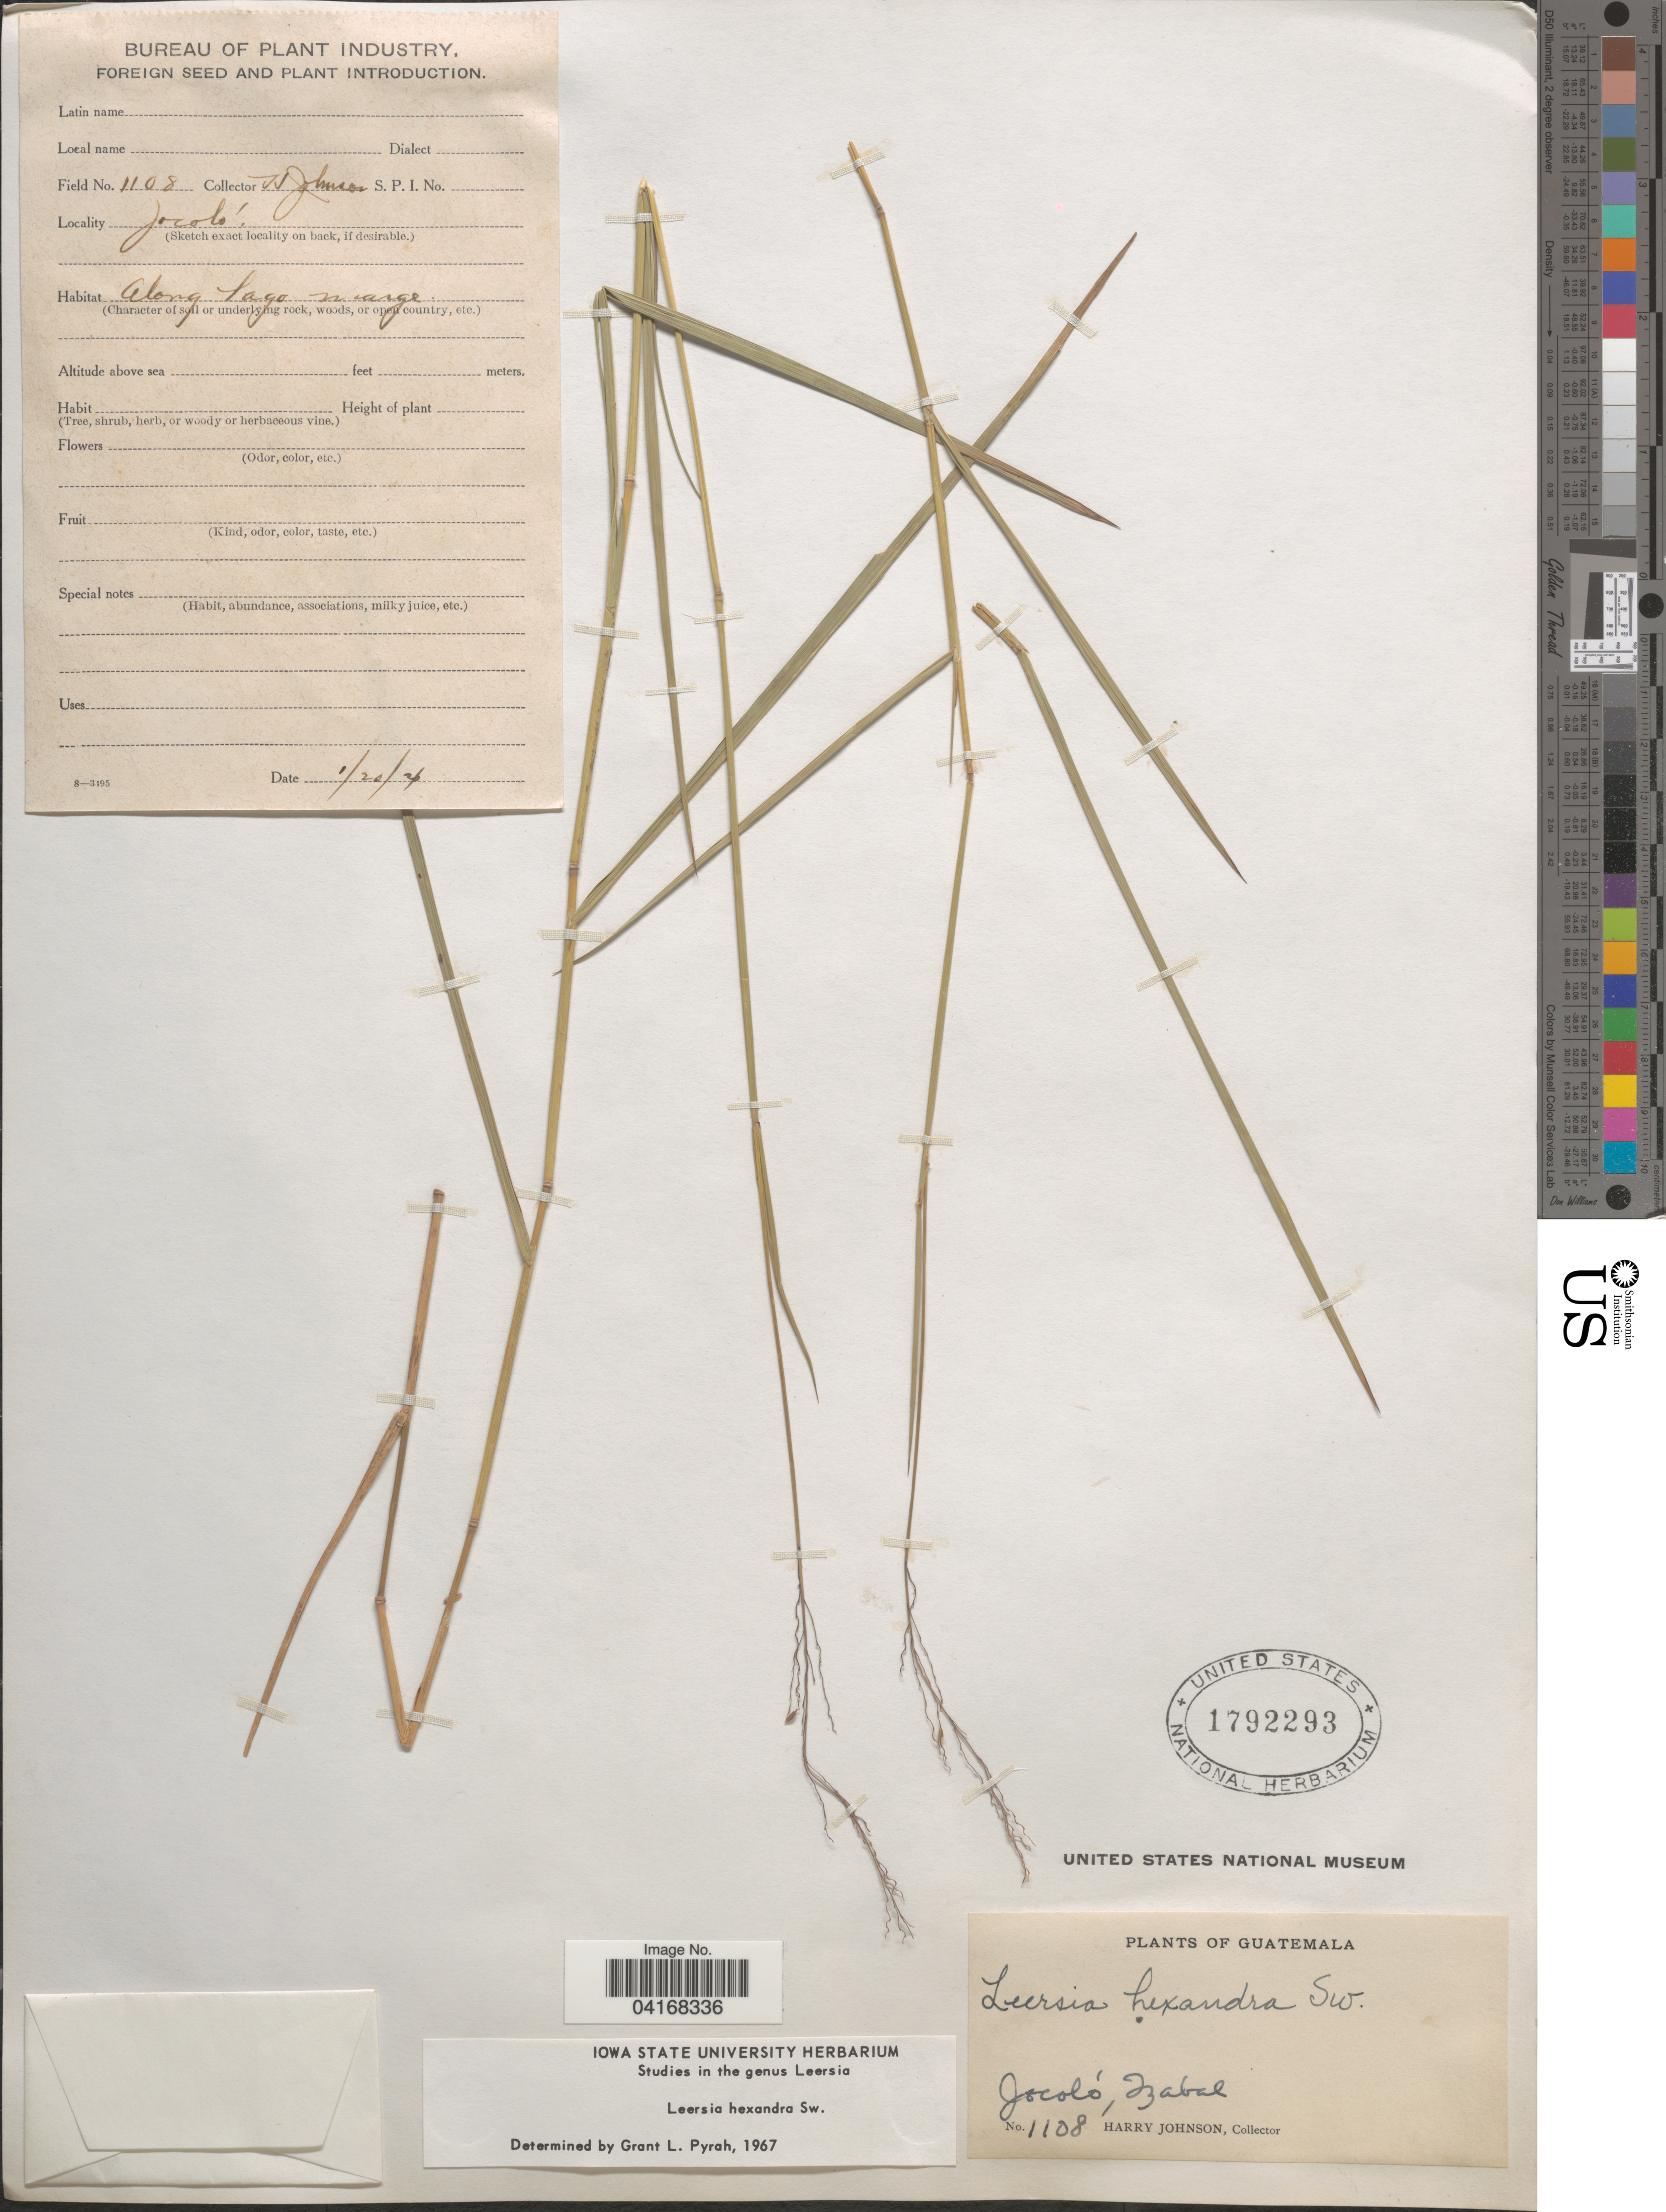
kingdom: Plantae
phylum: Tracheophyta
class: Liliopsida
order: Poales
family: Poaceae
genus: Leersia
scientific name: Leersia hexandra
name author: Sw.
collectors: H. Johnson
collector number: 1108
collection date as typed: Transcribed d/m/y: 20/1/26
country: Guatemala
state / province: Izabal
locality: Jocoló.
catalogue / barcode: US 1792293